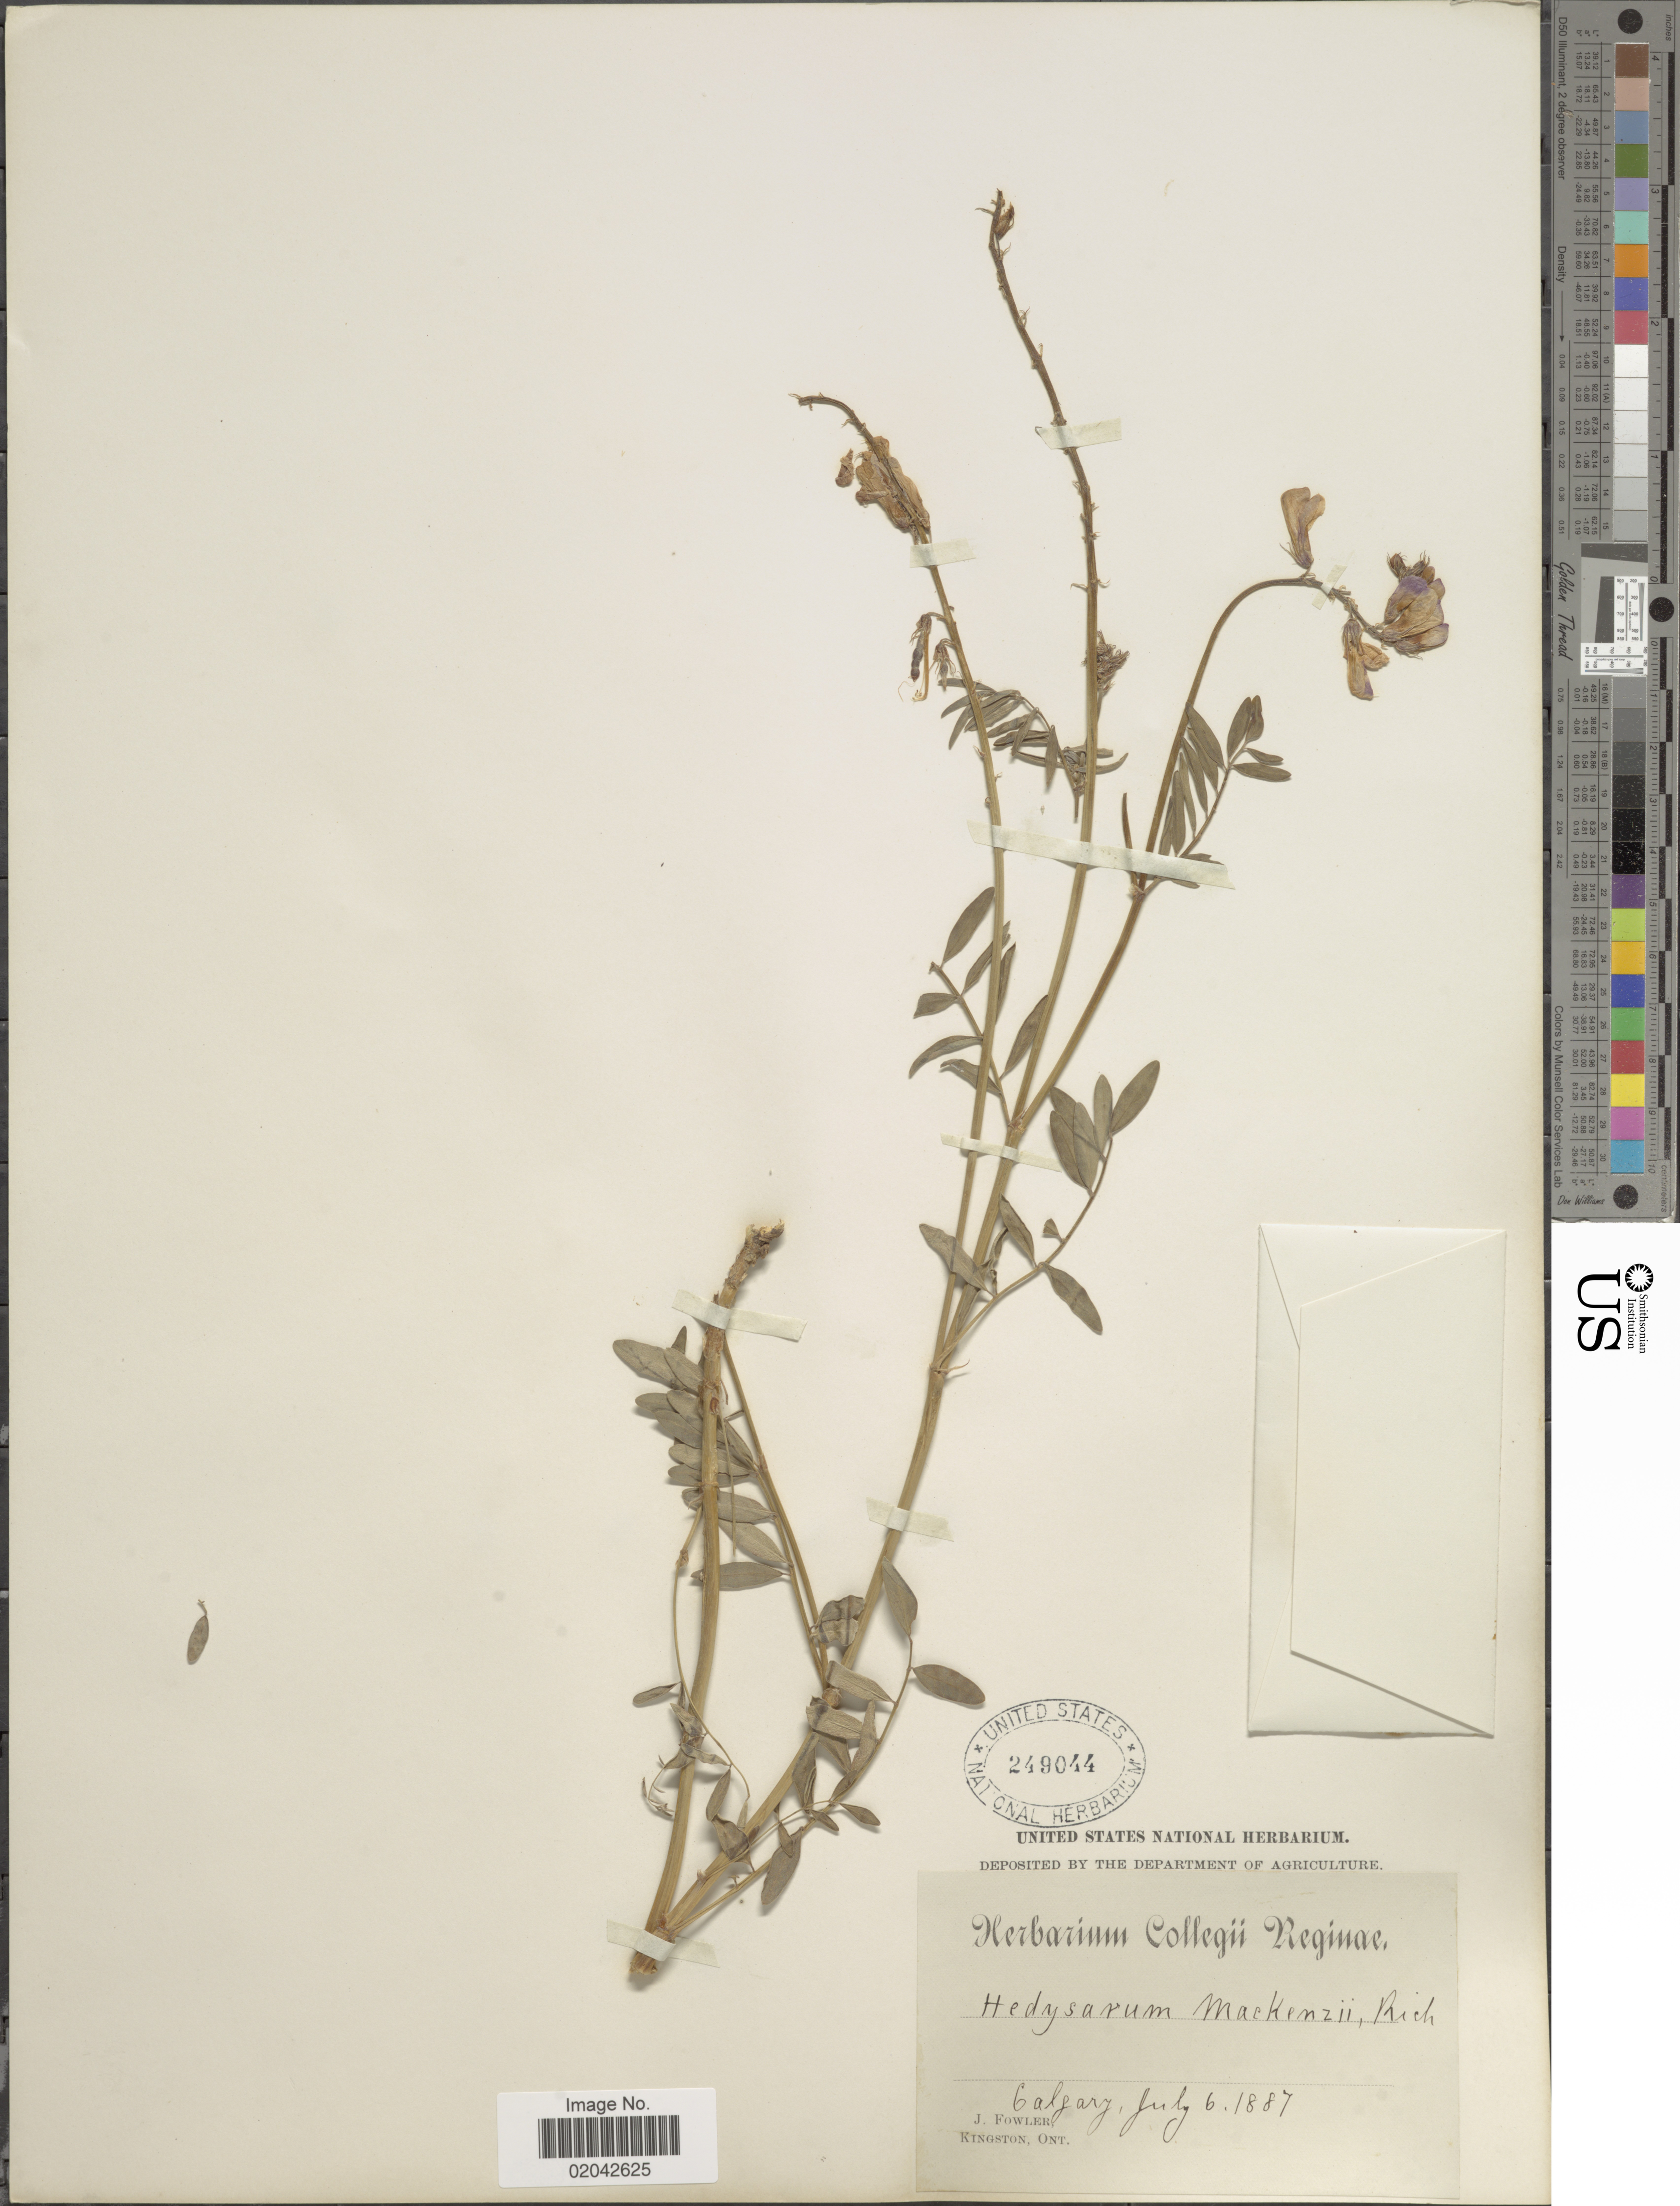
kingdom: Plantae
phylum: Tracheophyta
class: Magnoliopsida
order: Fabales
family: Fabaceae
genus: Hedysarum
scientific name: Hedysarum mackenziei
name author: Richardson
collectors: J. P. Fowler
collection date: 1887-07-06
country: Canada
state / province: Alberta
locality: Calgary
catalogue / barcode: US 249044